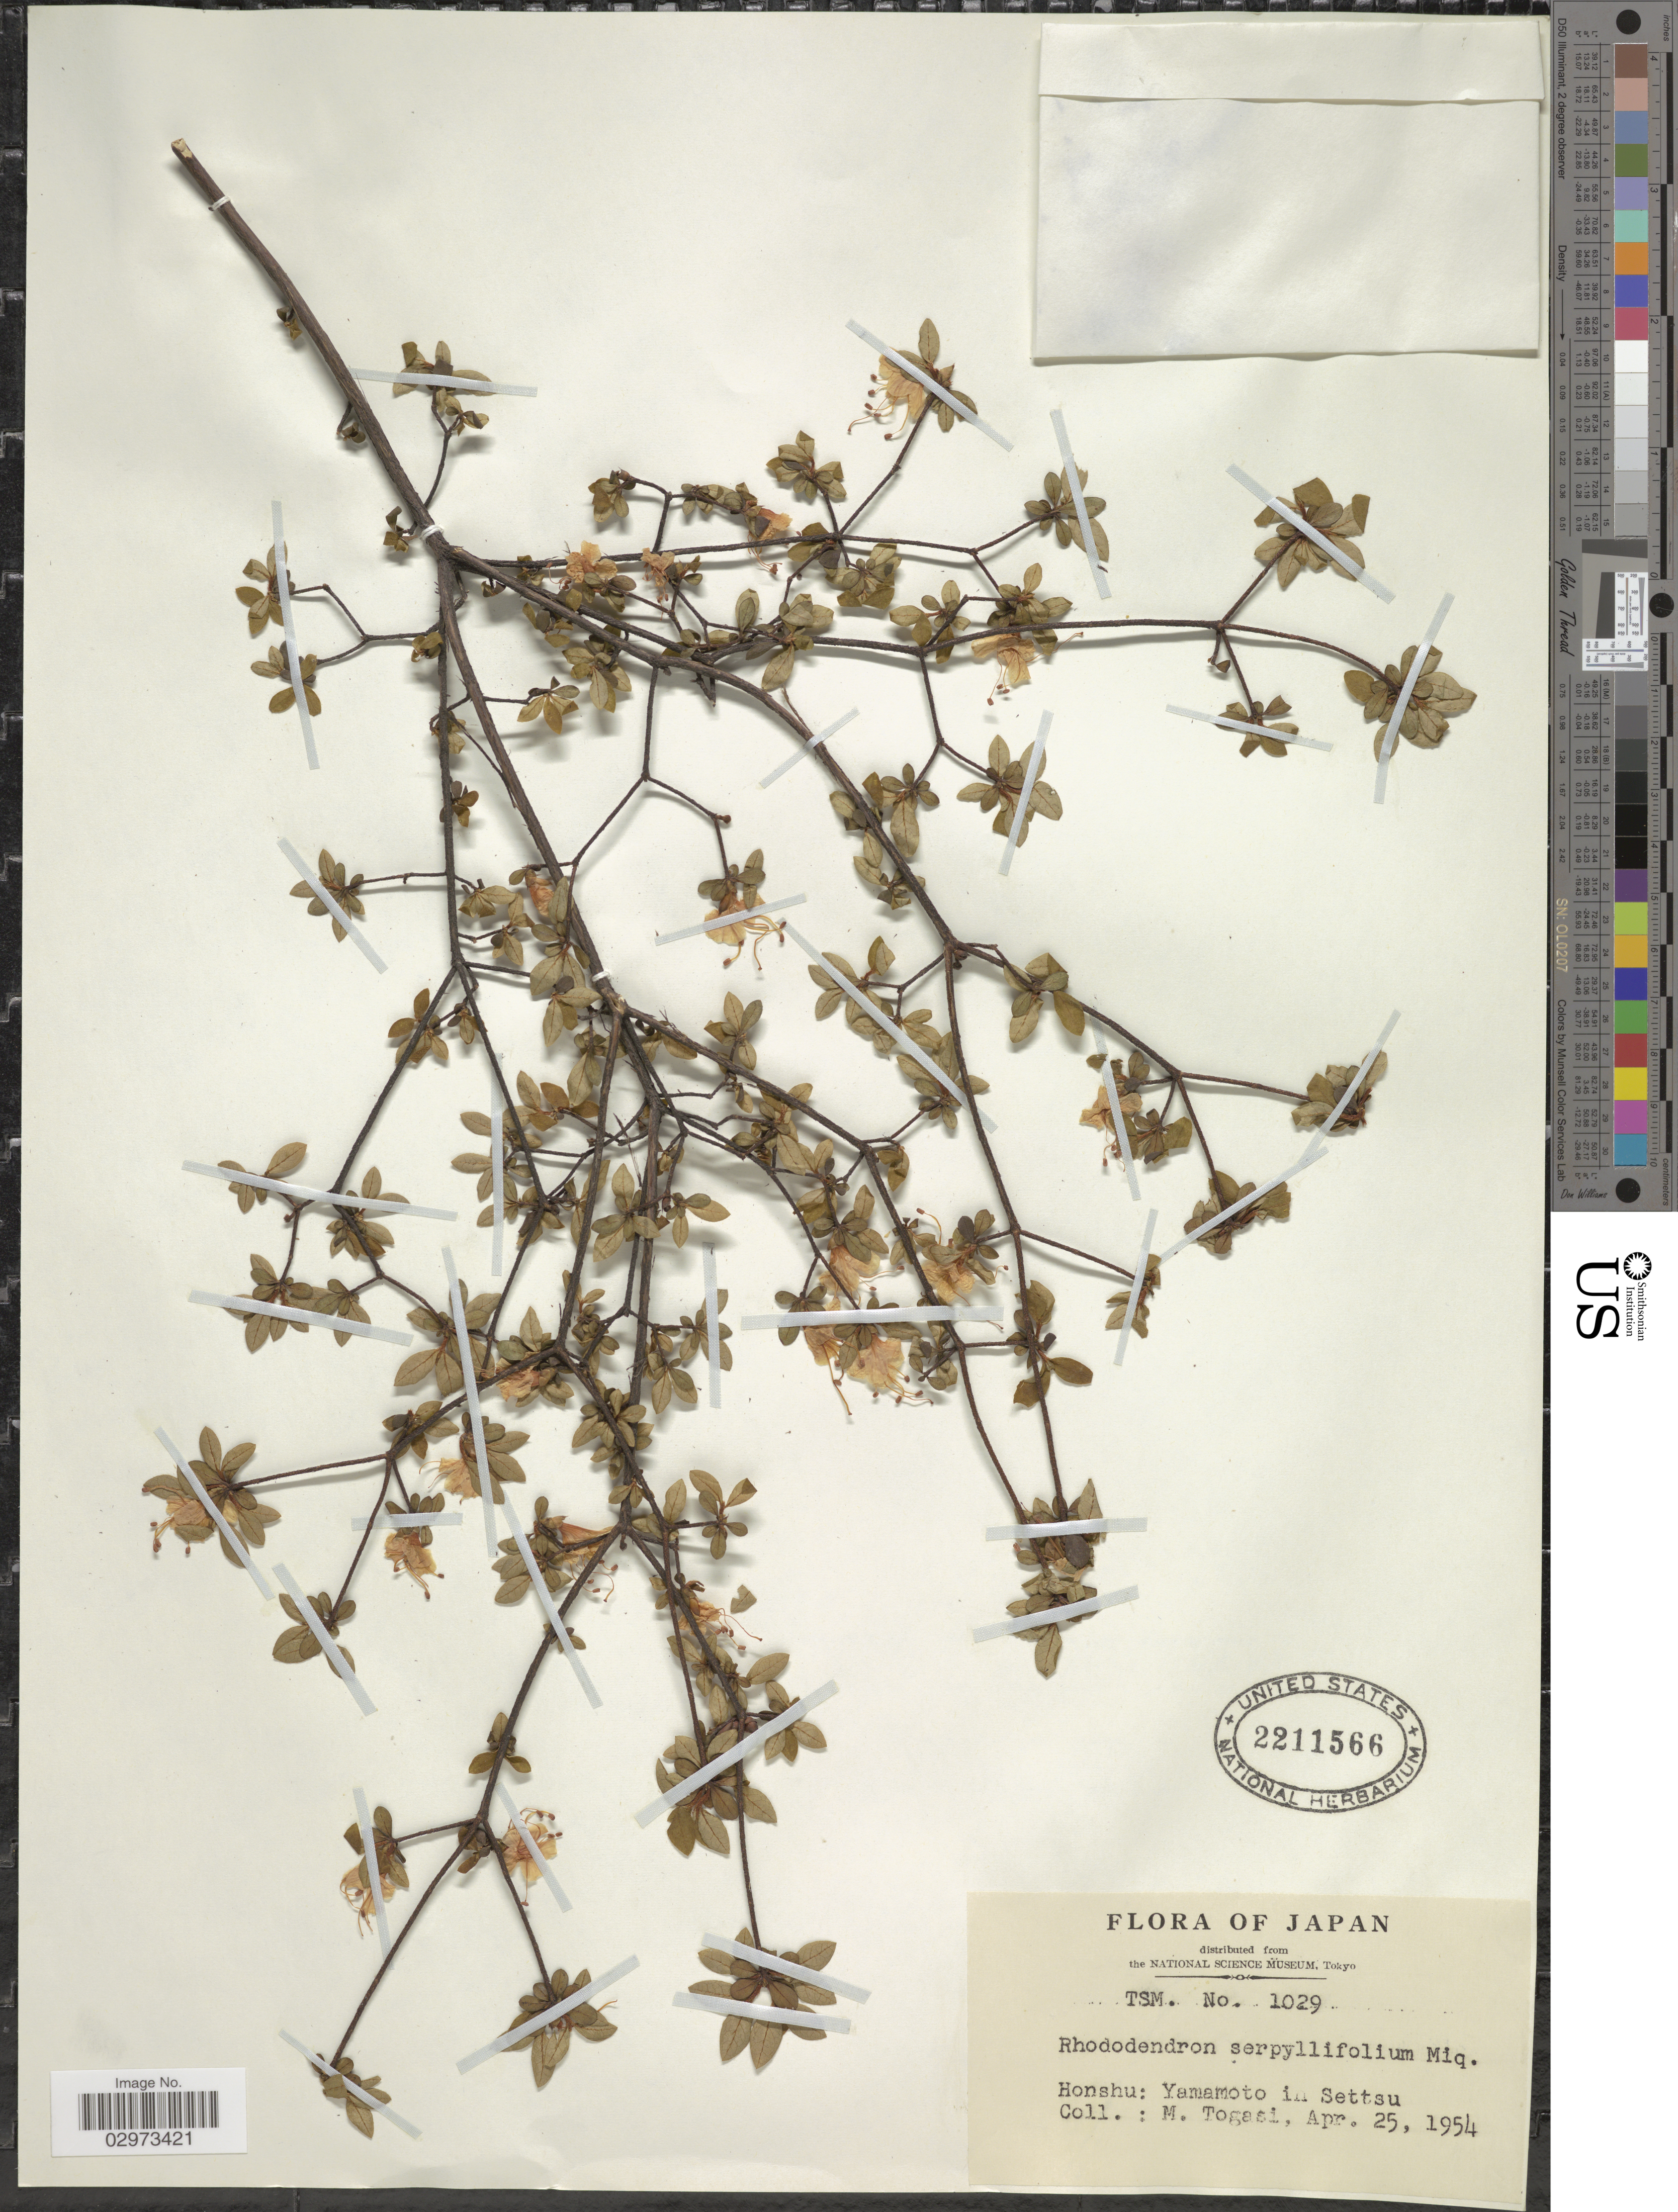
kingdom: Plantae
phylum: Tracheophyta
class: Magnoliopsida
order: Ericales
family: Ericaceae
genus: Rhododendron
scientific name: Rhododendron serpyllifolium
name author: Miq.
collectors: M. Togasi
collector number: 1029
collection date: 1954-04-25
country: Japan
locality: Honshu: Yamamoto in Settsu.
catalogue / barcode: US 2211566